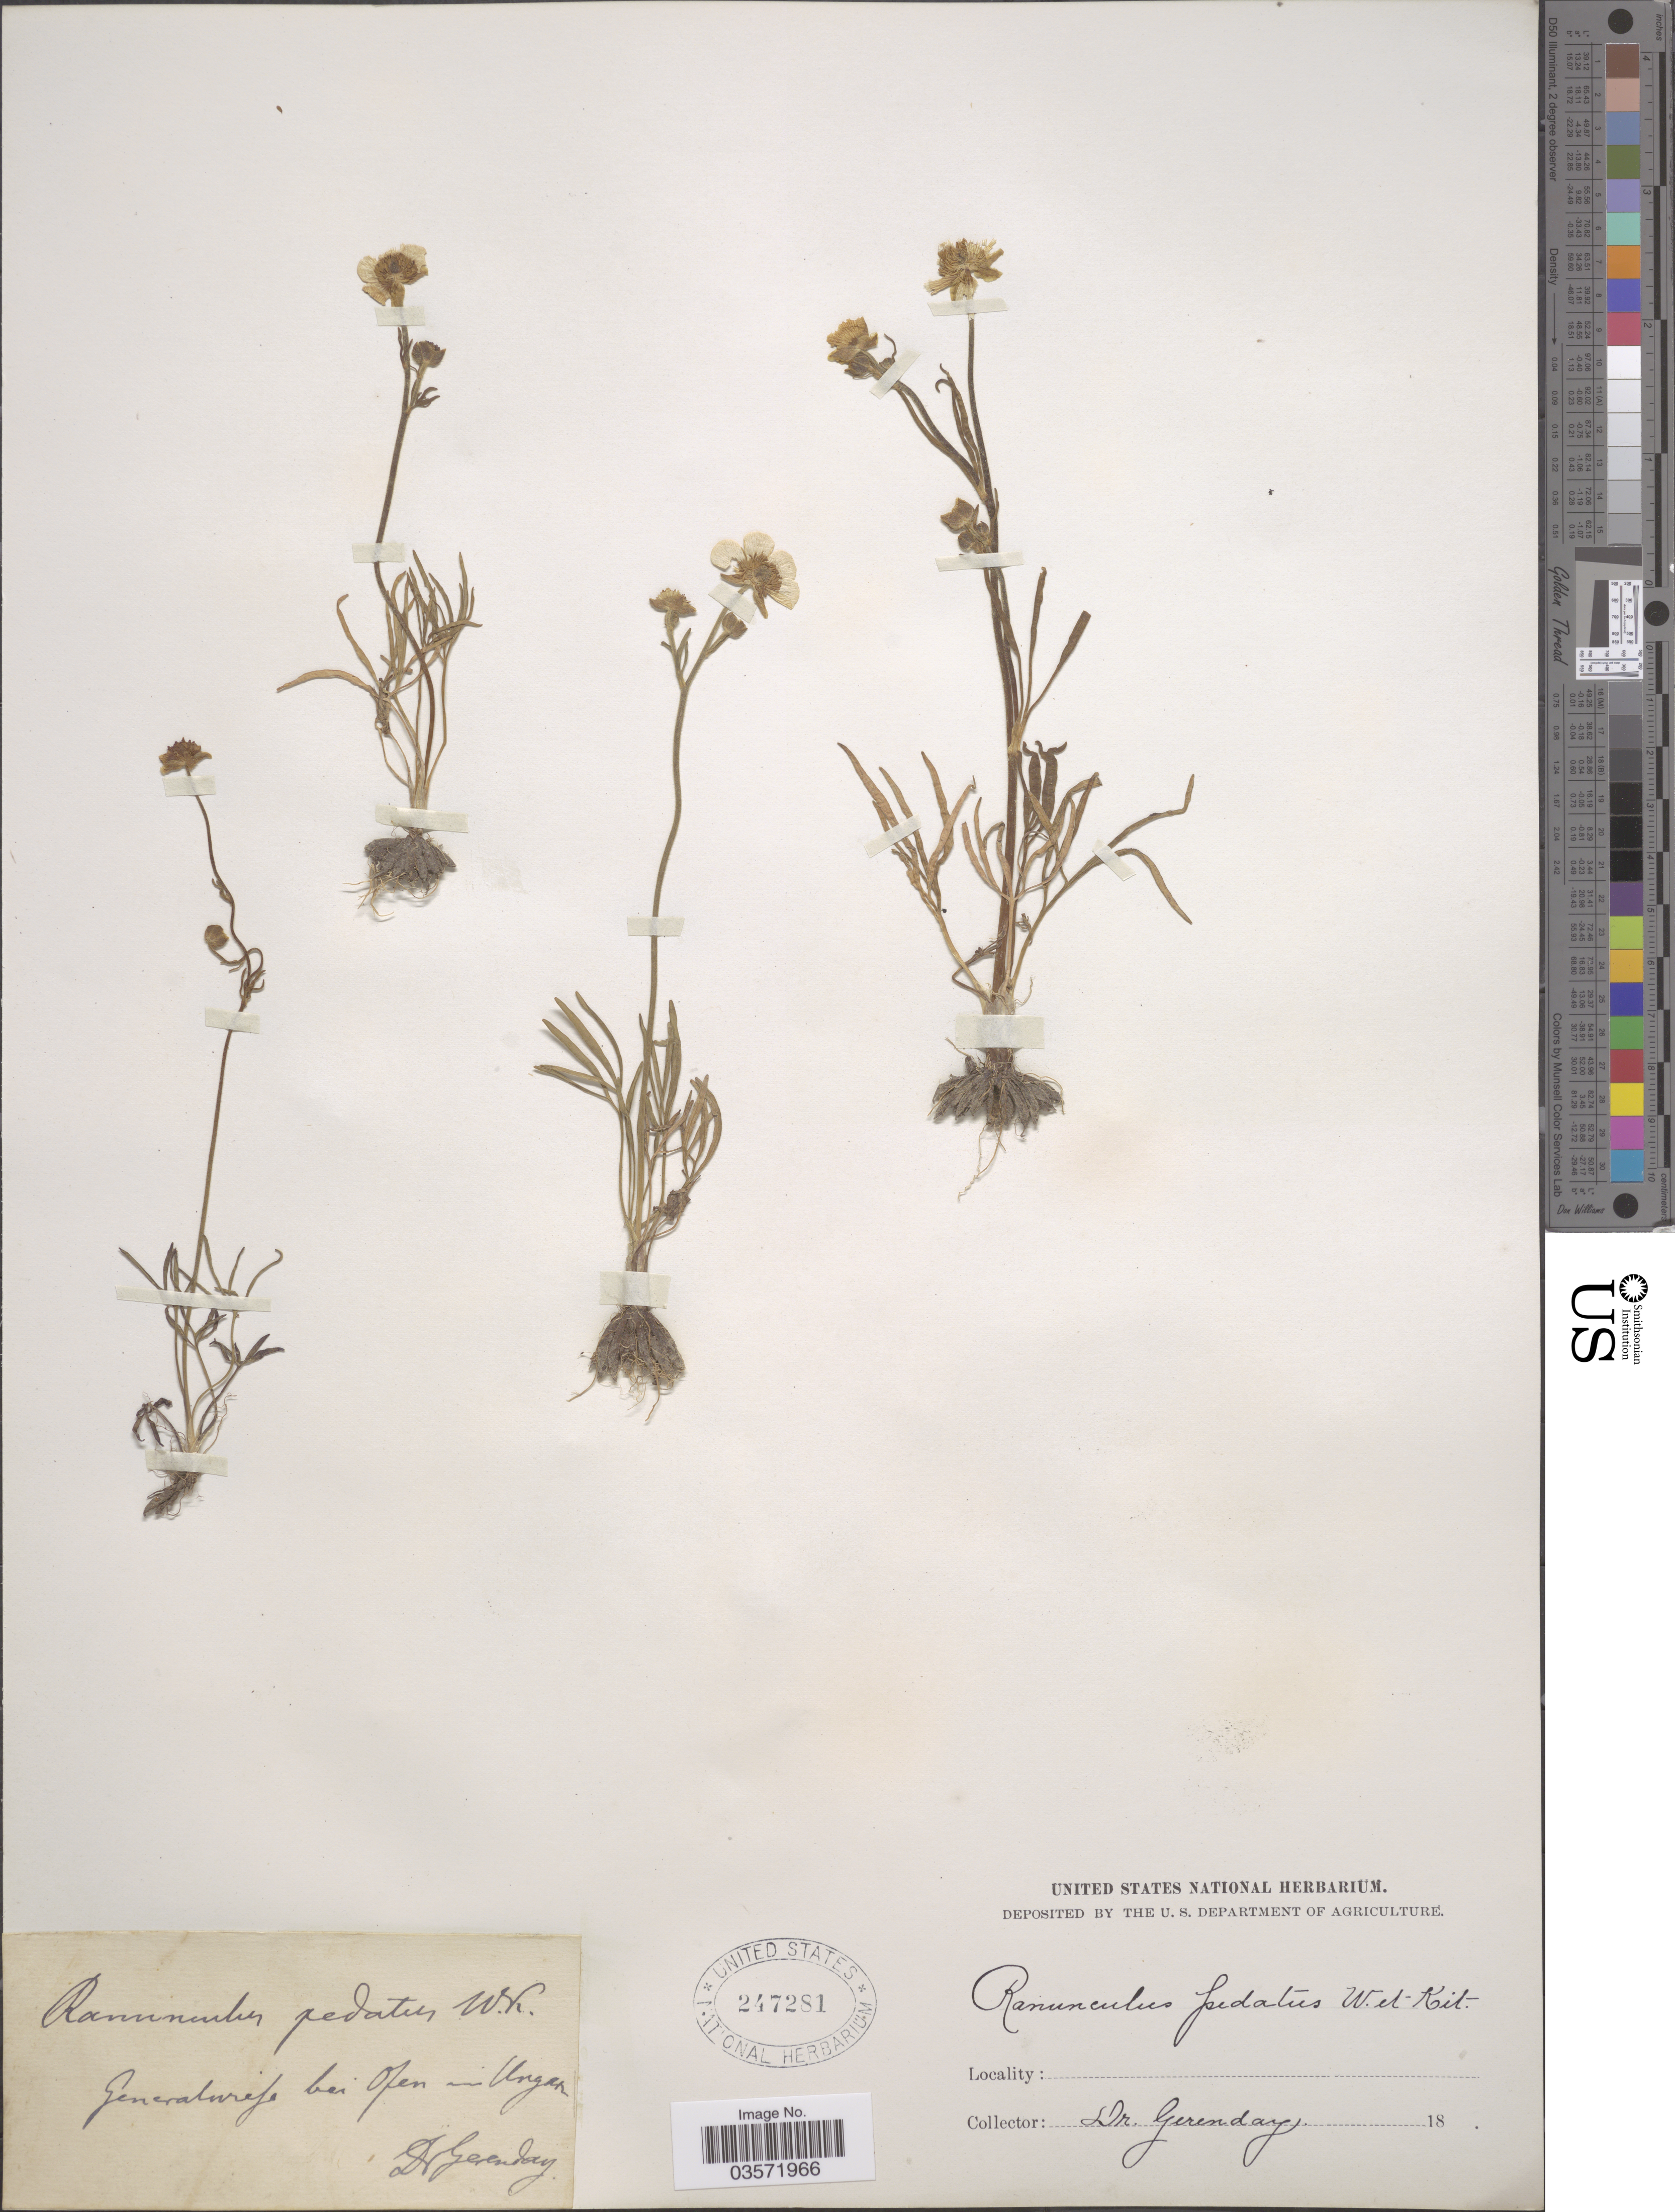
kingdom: Plantae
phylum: Tracheophyta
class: Magnoliopsida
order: Ranunculales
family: Ranunculaceae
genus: Ranunculus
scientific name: Ranunculus pedatus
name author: Waldst. & Kit.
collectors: Gerenday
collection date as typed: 18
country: Hungary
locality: Generalurifa bei Ofen in Ungarn [interpreted].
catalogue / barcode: US 247281